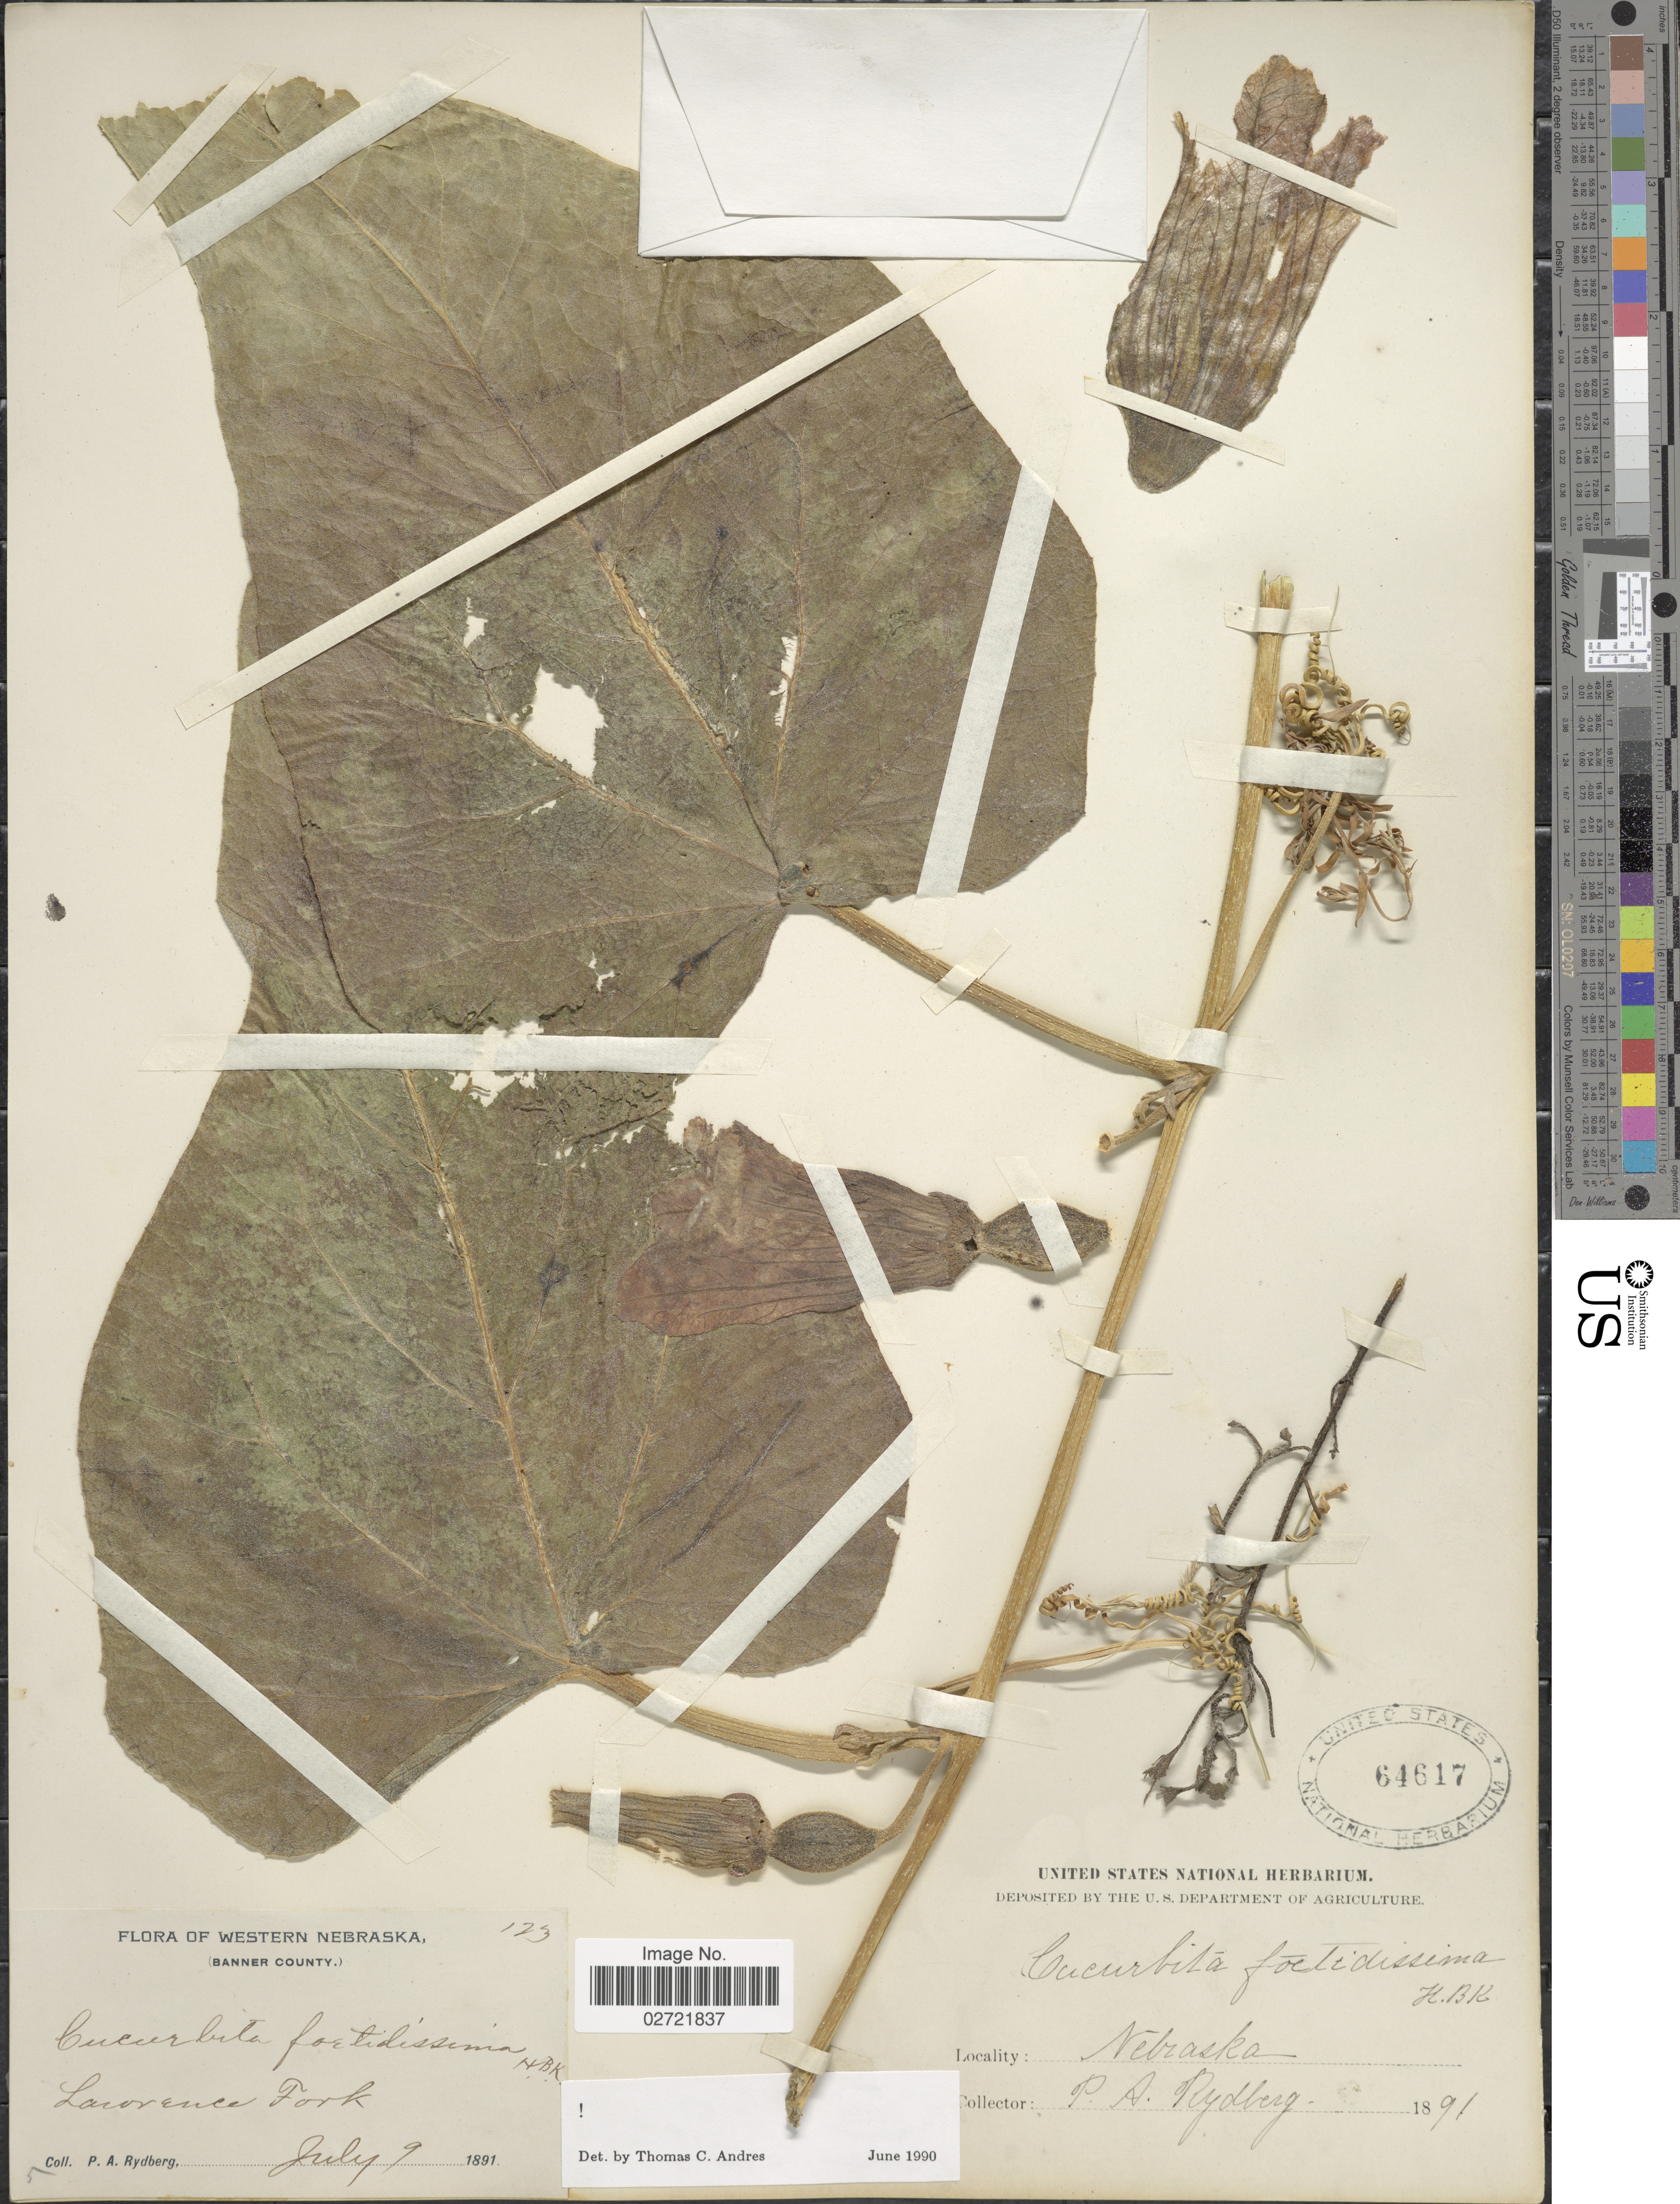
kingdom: Plantae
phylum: Tracheophyta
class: Magnoliopsida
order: Cucurbitales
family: Cucurbitaceae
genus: Cucurbita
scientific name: Cucurbita foetidissima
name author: Kunth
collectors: P. A. Rydberg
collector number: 123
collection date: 1891-07-09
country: United States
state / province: Nebraska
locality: Western Nebraska (Banner County), Lawrence Fork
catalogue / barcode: US 64617